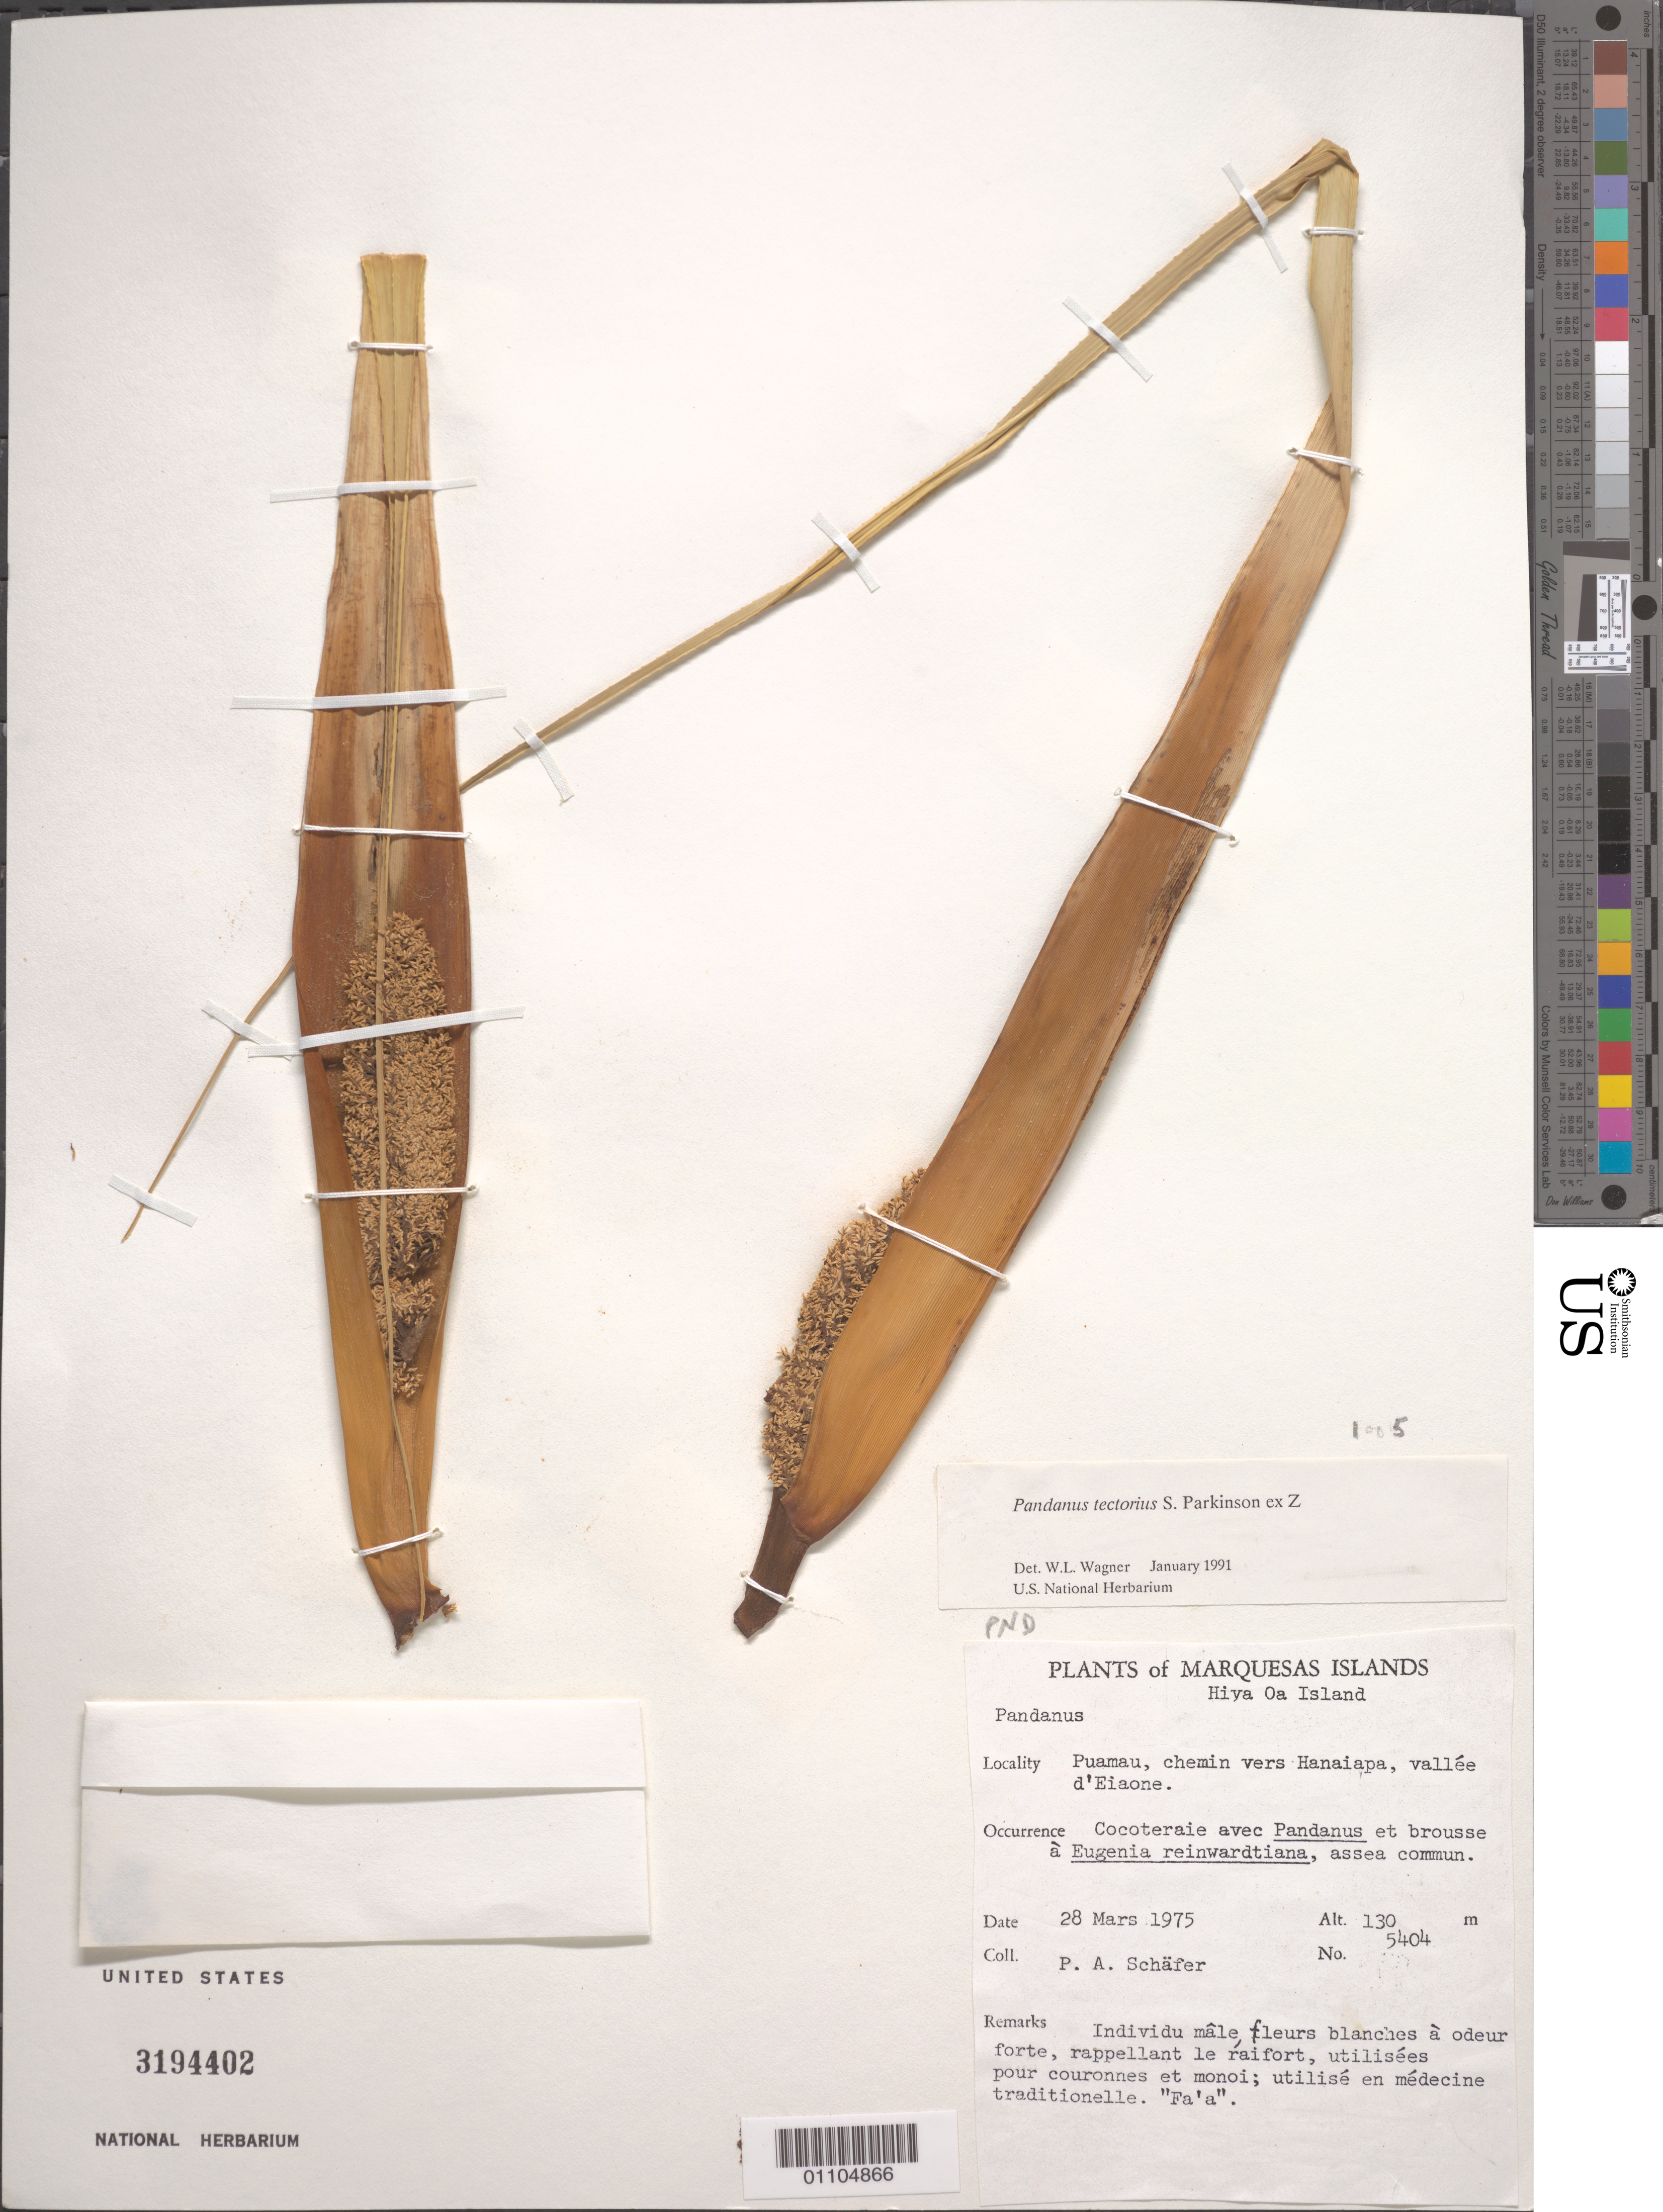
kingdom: Plantae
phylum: Tracheophyta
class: Liliopsida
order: Pandanales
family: Pandanaceae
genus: Pandanus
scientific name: Pandanus tectorius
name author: Parkinson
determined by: Wagner, W. L., (BOT), Smithsonian Institution - National Museum of Natural History (UNITED STATES)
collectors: P. A. Schäfer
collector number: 5404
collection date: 1975-03-28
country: French Polynesia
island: Hiva Oa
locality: Puamau, chemin vers Hanaiapa, vallée d'Eiaone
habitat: Cocoteraie avec Pandanus et brousse à Eugenia reinwardtiana, assez commun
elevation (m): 130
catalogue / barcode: US 3194402